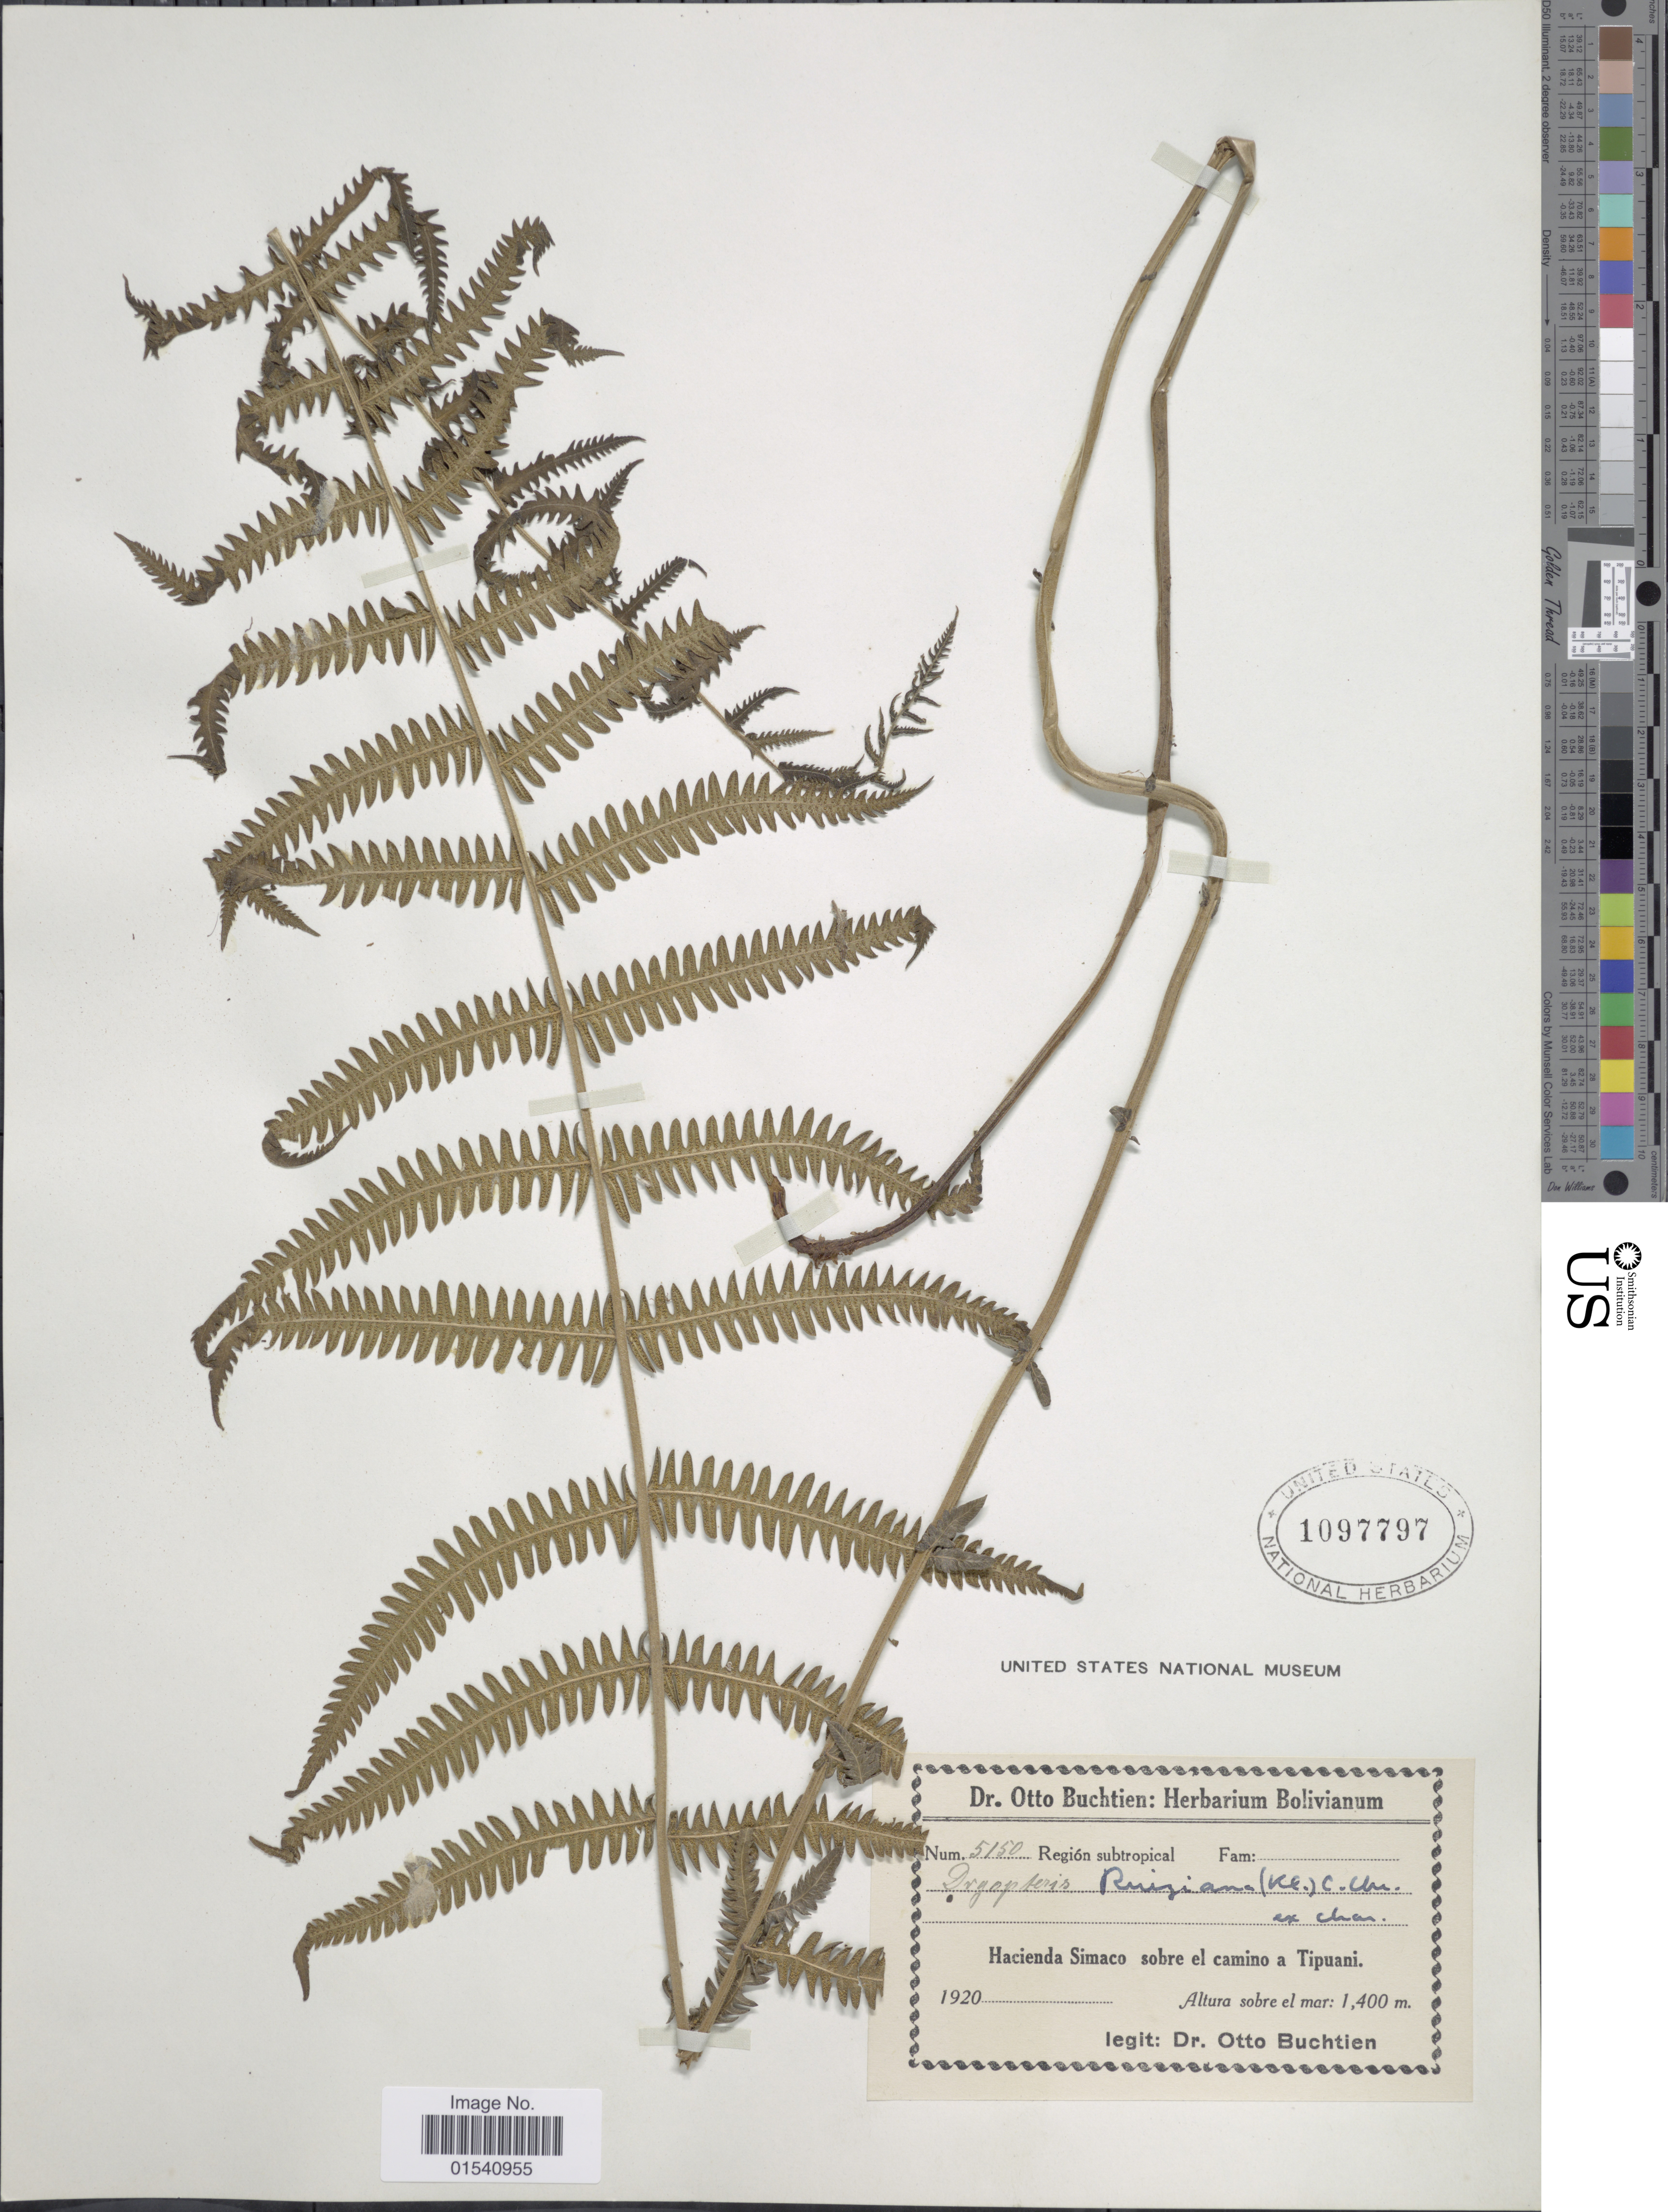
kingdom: Plantae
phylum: Tracheophyta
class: Polypodiopsida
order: Polypodiales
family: Thelypteridaceae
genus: Amauropelta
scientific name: Amauropelta ruiziana (Klotzsch) comb. nov., ined 2015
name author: (Klotzsch)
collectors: O. Buchtien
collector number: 5150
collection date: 1920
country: Bolivia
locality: Hacienda Simaco sobre el camino a Tipuani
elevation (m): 1400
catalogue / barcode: US 1097797